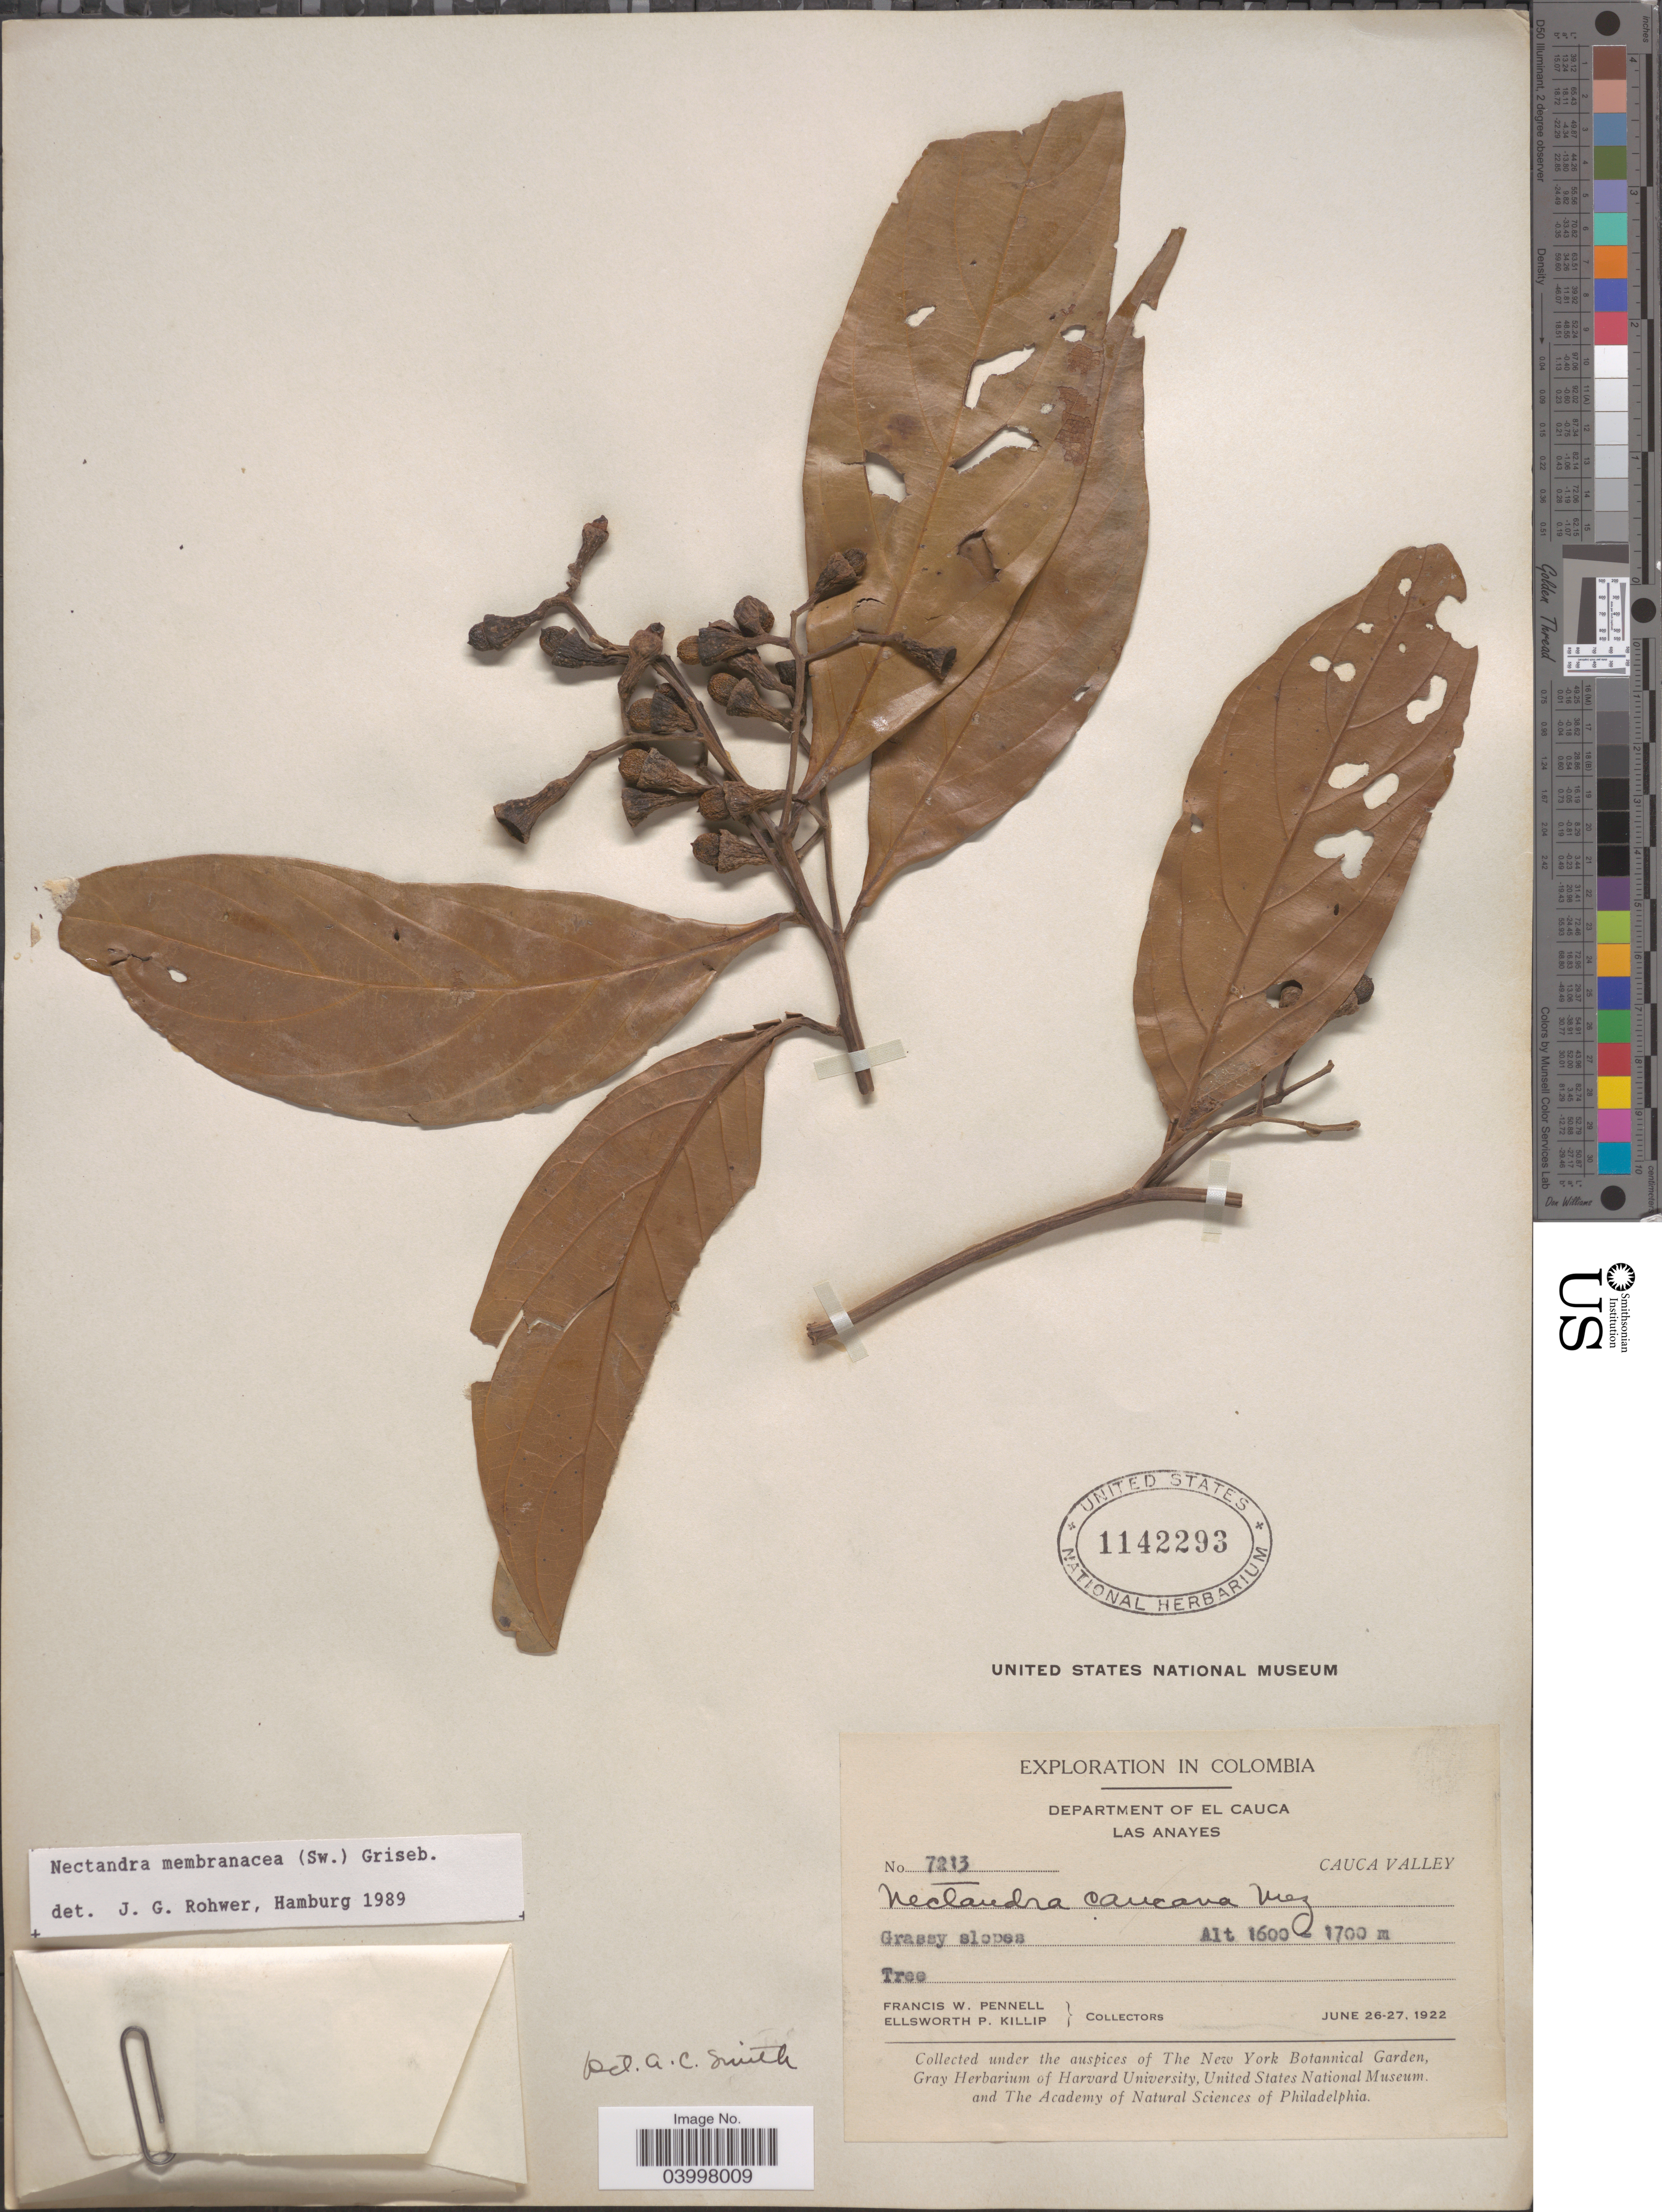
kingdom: Plantae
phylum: Tracheophyta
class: Magnoliopsida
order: Laurales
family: Lauraceae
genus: Nectandra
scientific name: Nectandra membranacea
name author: (Sw.) Griseb.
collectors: F. W. Pennell & E. P. Killip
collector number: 7213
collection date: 1922-06-26/1922-06-27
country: Colombia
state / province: Cauca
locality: Department of El Cauca. Las Anayes. Cauca Valley.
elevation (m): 1600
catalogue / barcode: US 1142293